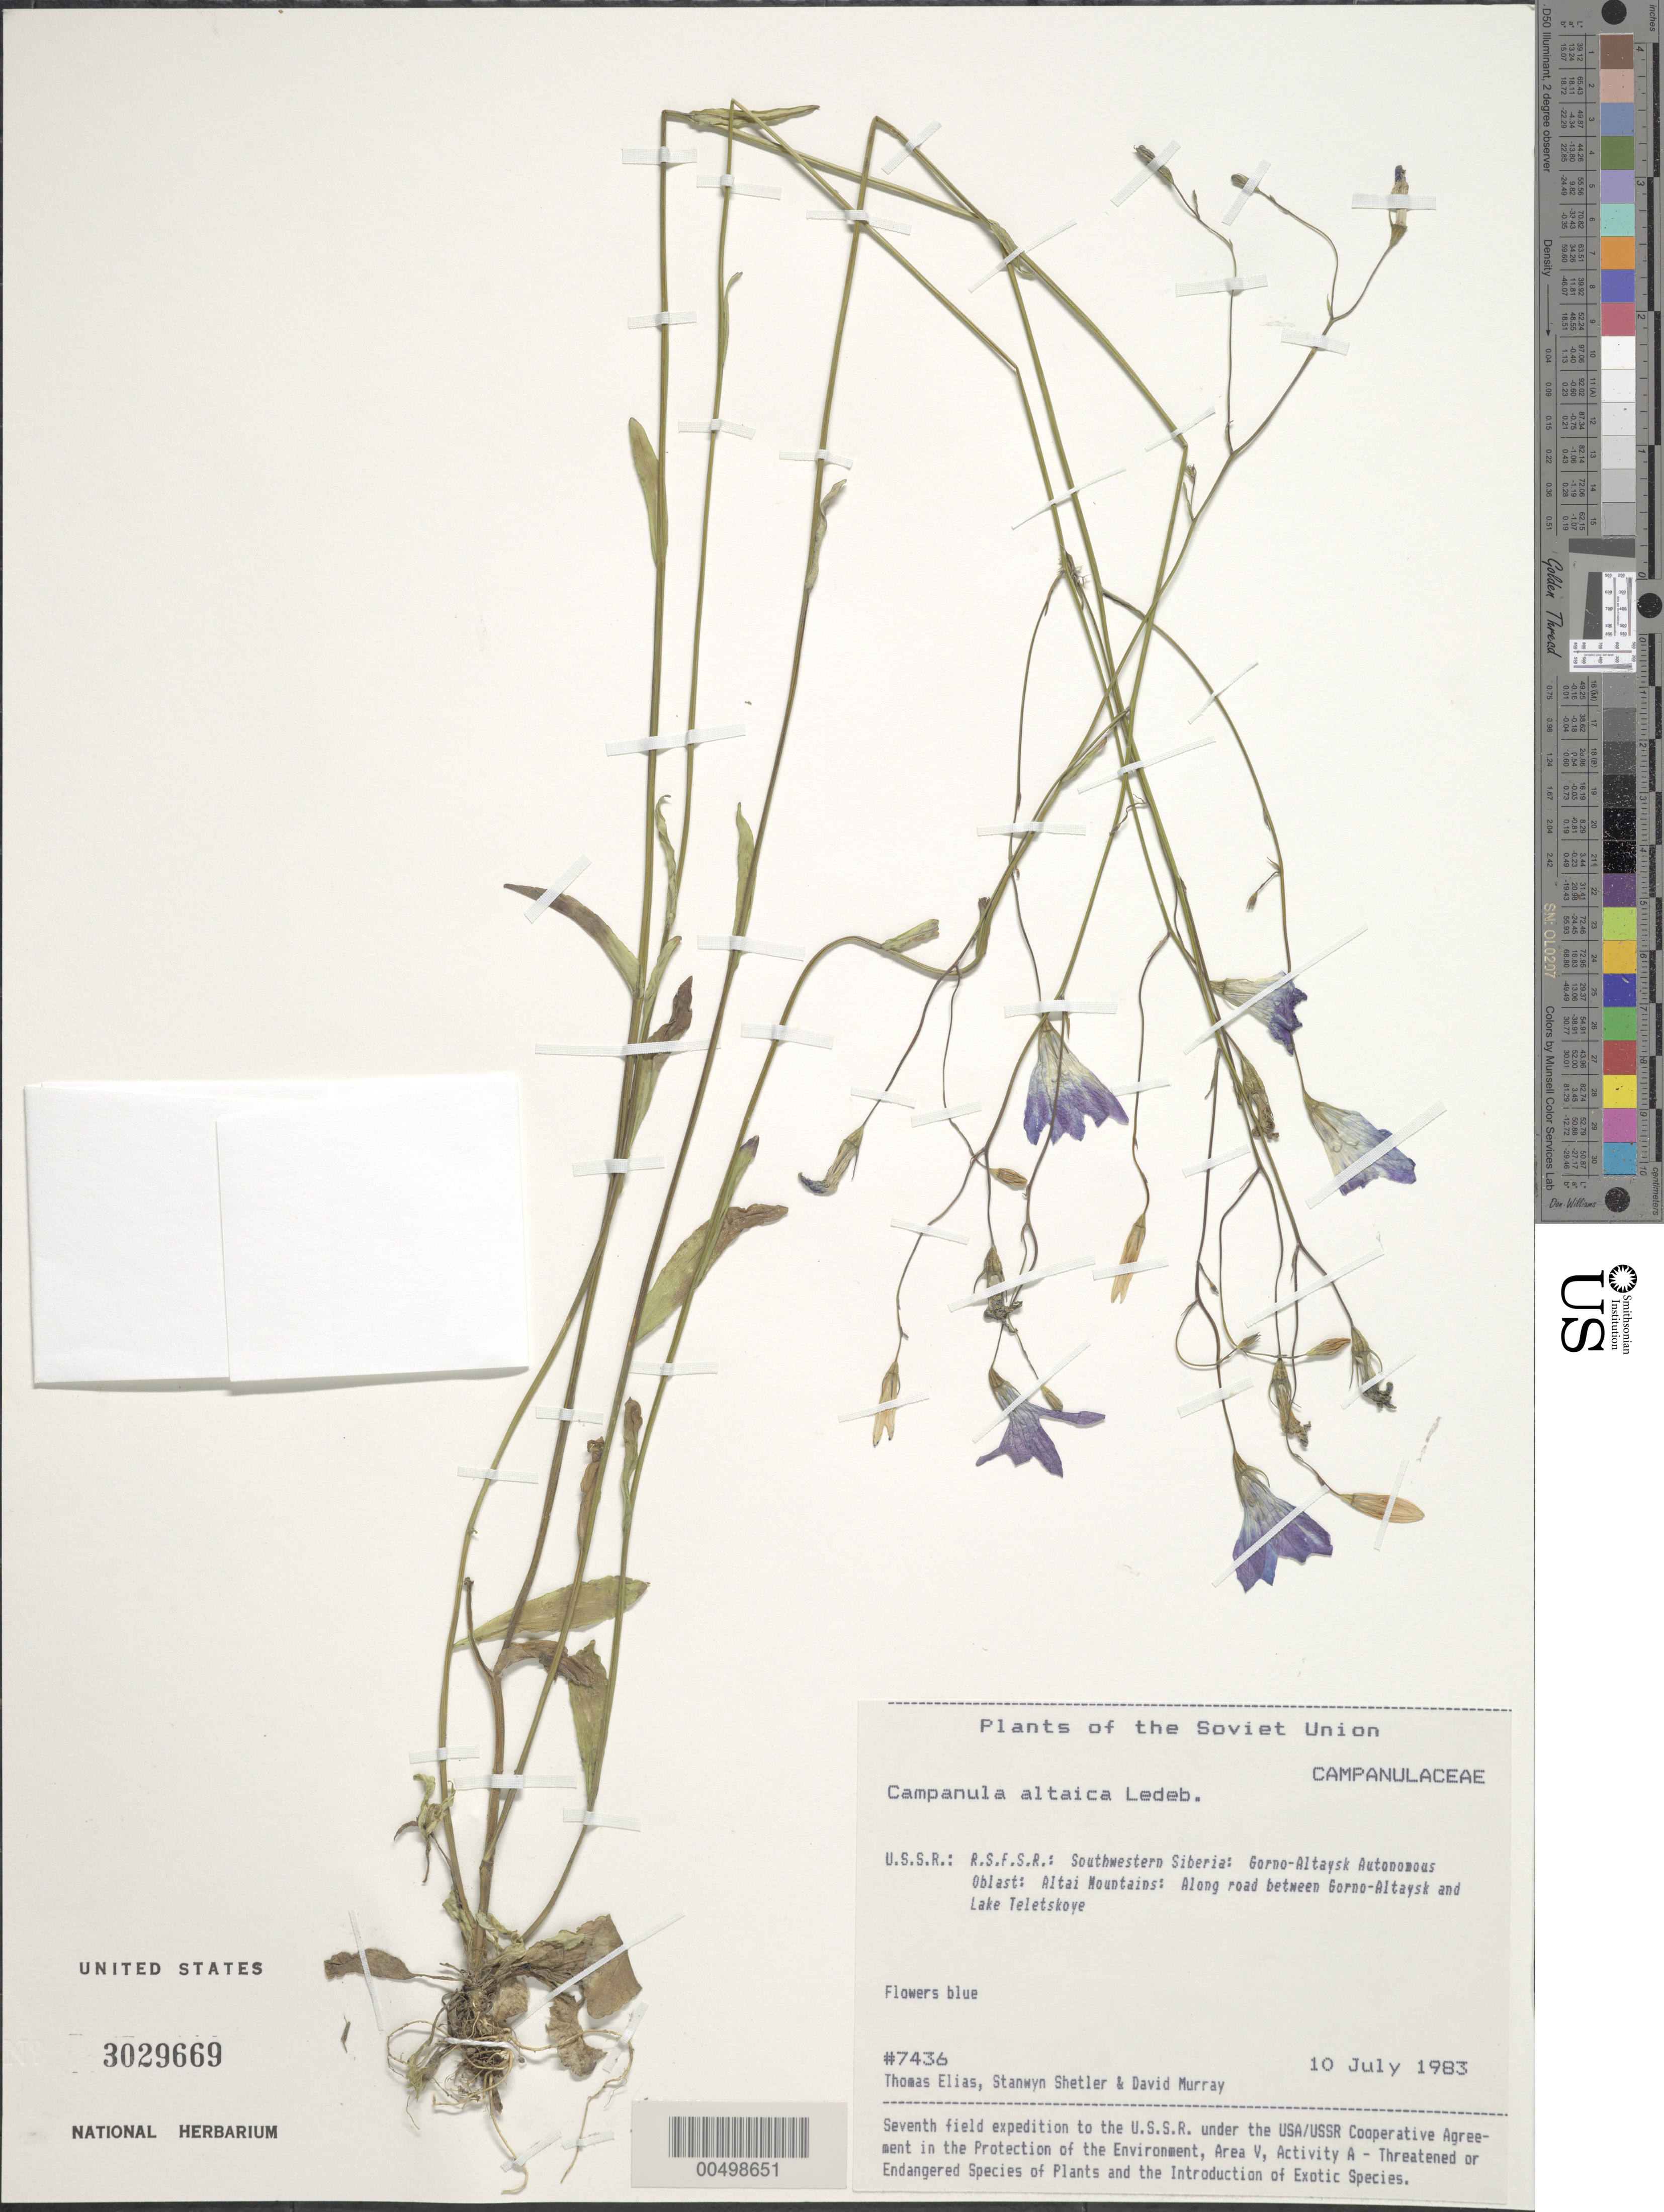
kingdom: Plantae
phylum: Tracheophyta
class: Magnoliopsida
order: Asterales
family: Campanulaceae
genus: Campanula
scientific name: Campanula altaica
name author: Ledeb.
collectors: T. Elias, S. Shetler & D. F. Murray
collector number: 7436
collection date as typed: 10 Jul 1983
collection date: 1983-07-10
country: Russian Federation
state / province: Altai Republic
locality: Altai Mountains, along road between Gorno-Altaysk and Lake Teletskoye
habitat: along road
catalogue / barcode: US 3029669